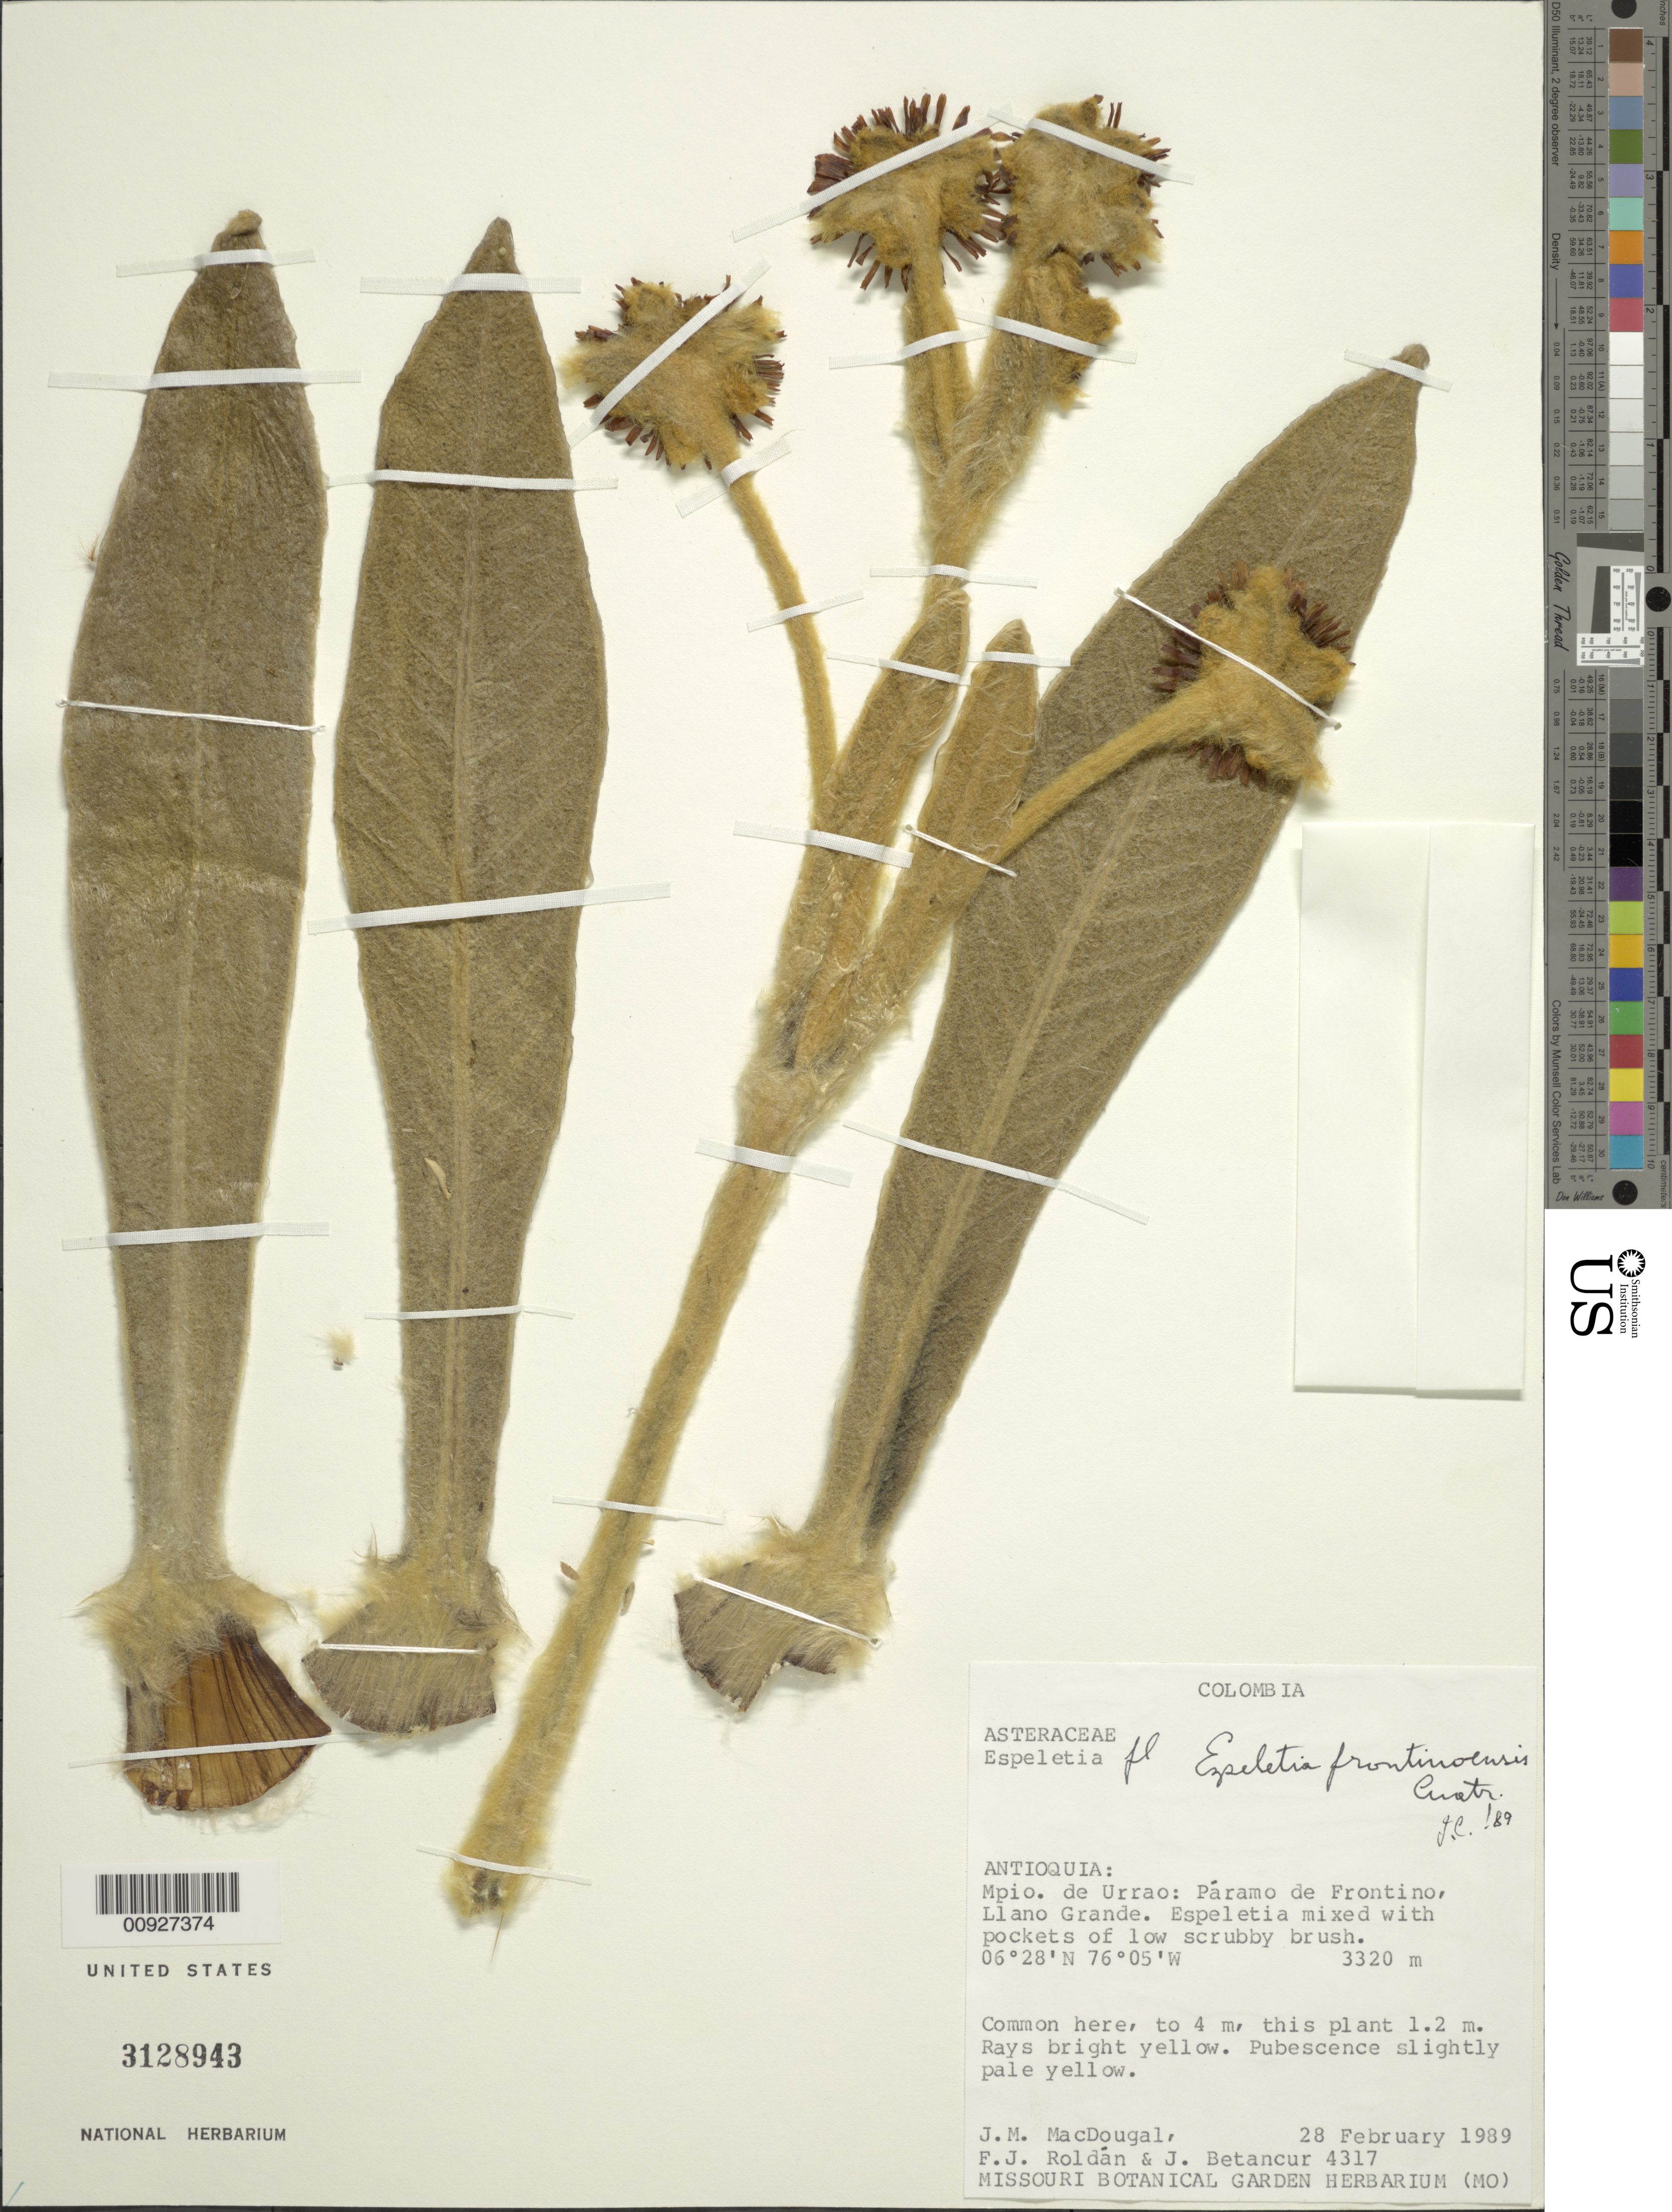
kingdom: Plantae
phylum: Tracheophyta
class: Magnoliopsida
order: Asterales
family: Asteraceae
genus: Espeletia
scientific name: Espeletia frontinoensis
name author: Cuatrec.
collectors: J. M. MacDougal, F. J. Roldán & J. Betancur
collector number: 4317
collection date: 1989-02-28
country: Colombia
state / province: Antioquia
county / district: Urrao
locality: Páramo de Frontino. Páramo de Frontino, Llano Grande.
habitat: Espeletia mixed with pockets of low scrubby brush. Common here.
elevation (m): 3320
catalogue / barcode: US 3128943